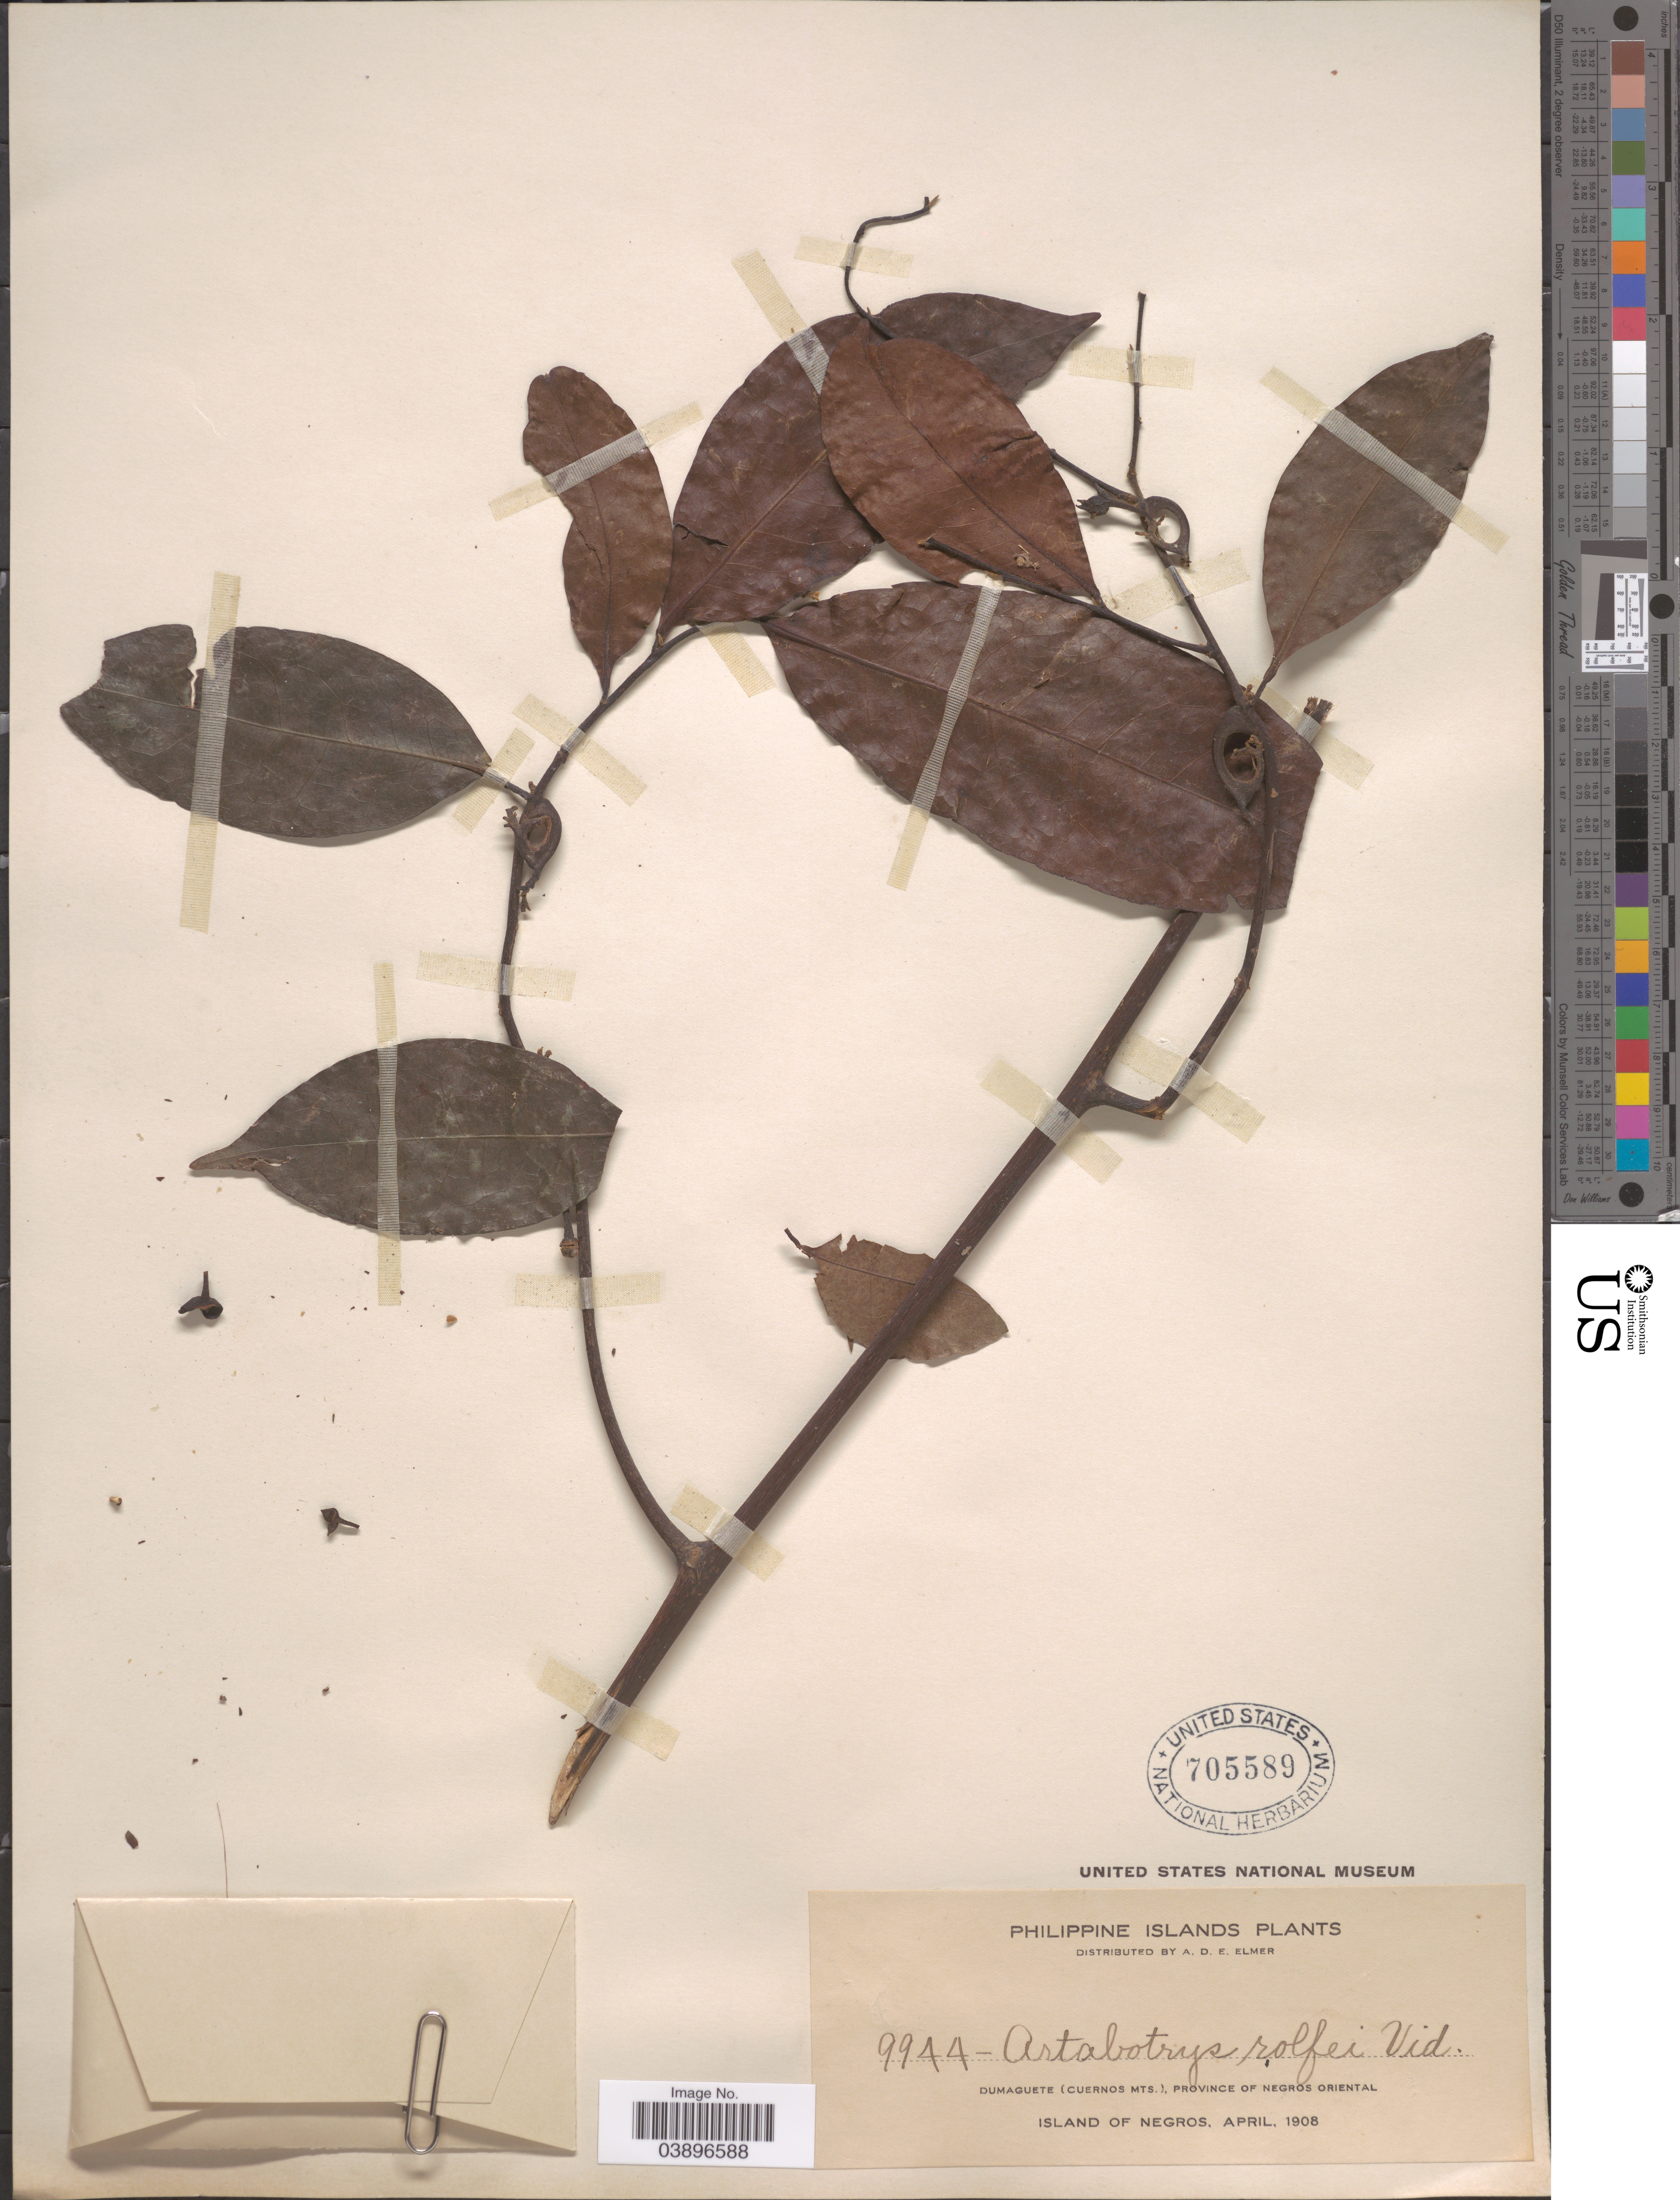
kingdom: Plantae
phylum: Tracheophyta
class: Magnoliopsida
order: Magnoliales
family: Annonaceae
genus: Artabotrys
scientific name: Artabotrys suaveolens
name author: (Blume) Blume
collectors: A. D. E. Elmer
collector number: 9944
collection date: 1908-04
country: Philippines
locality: Philippine Islands. Dumaguete (Cuernos Mts.), Province of Negros Oriental. Island of Negros.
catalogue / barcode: US 705589